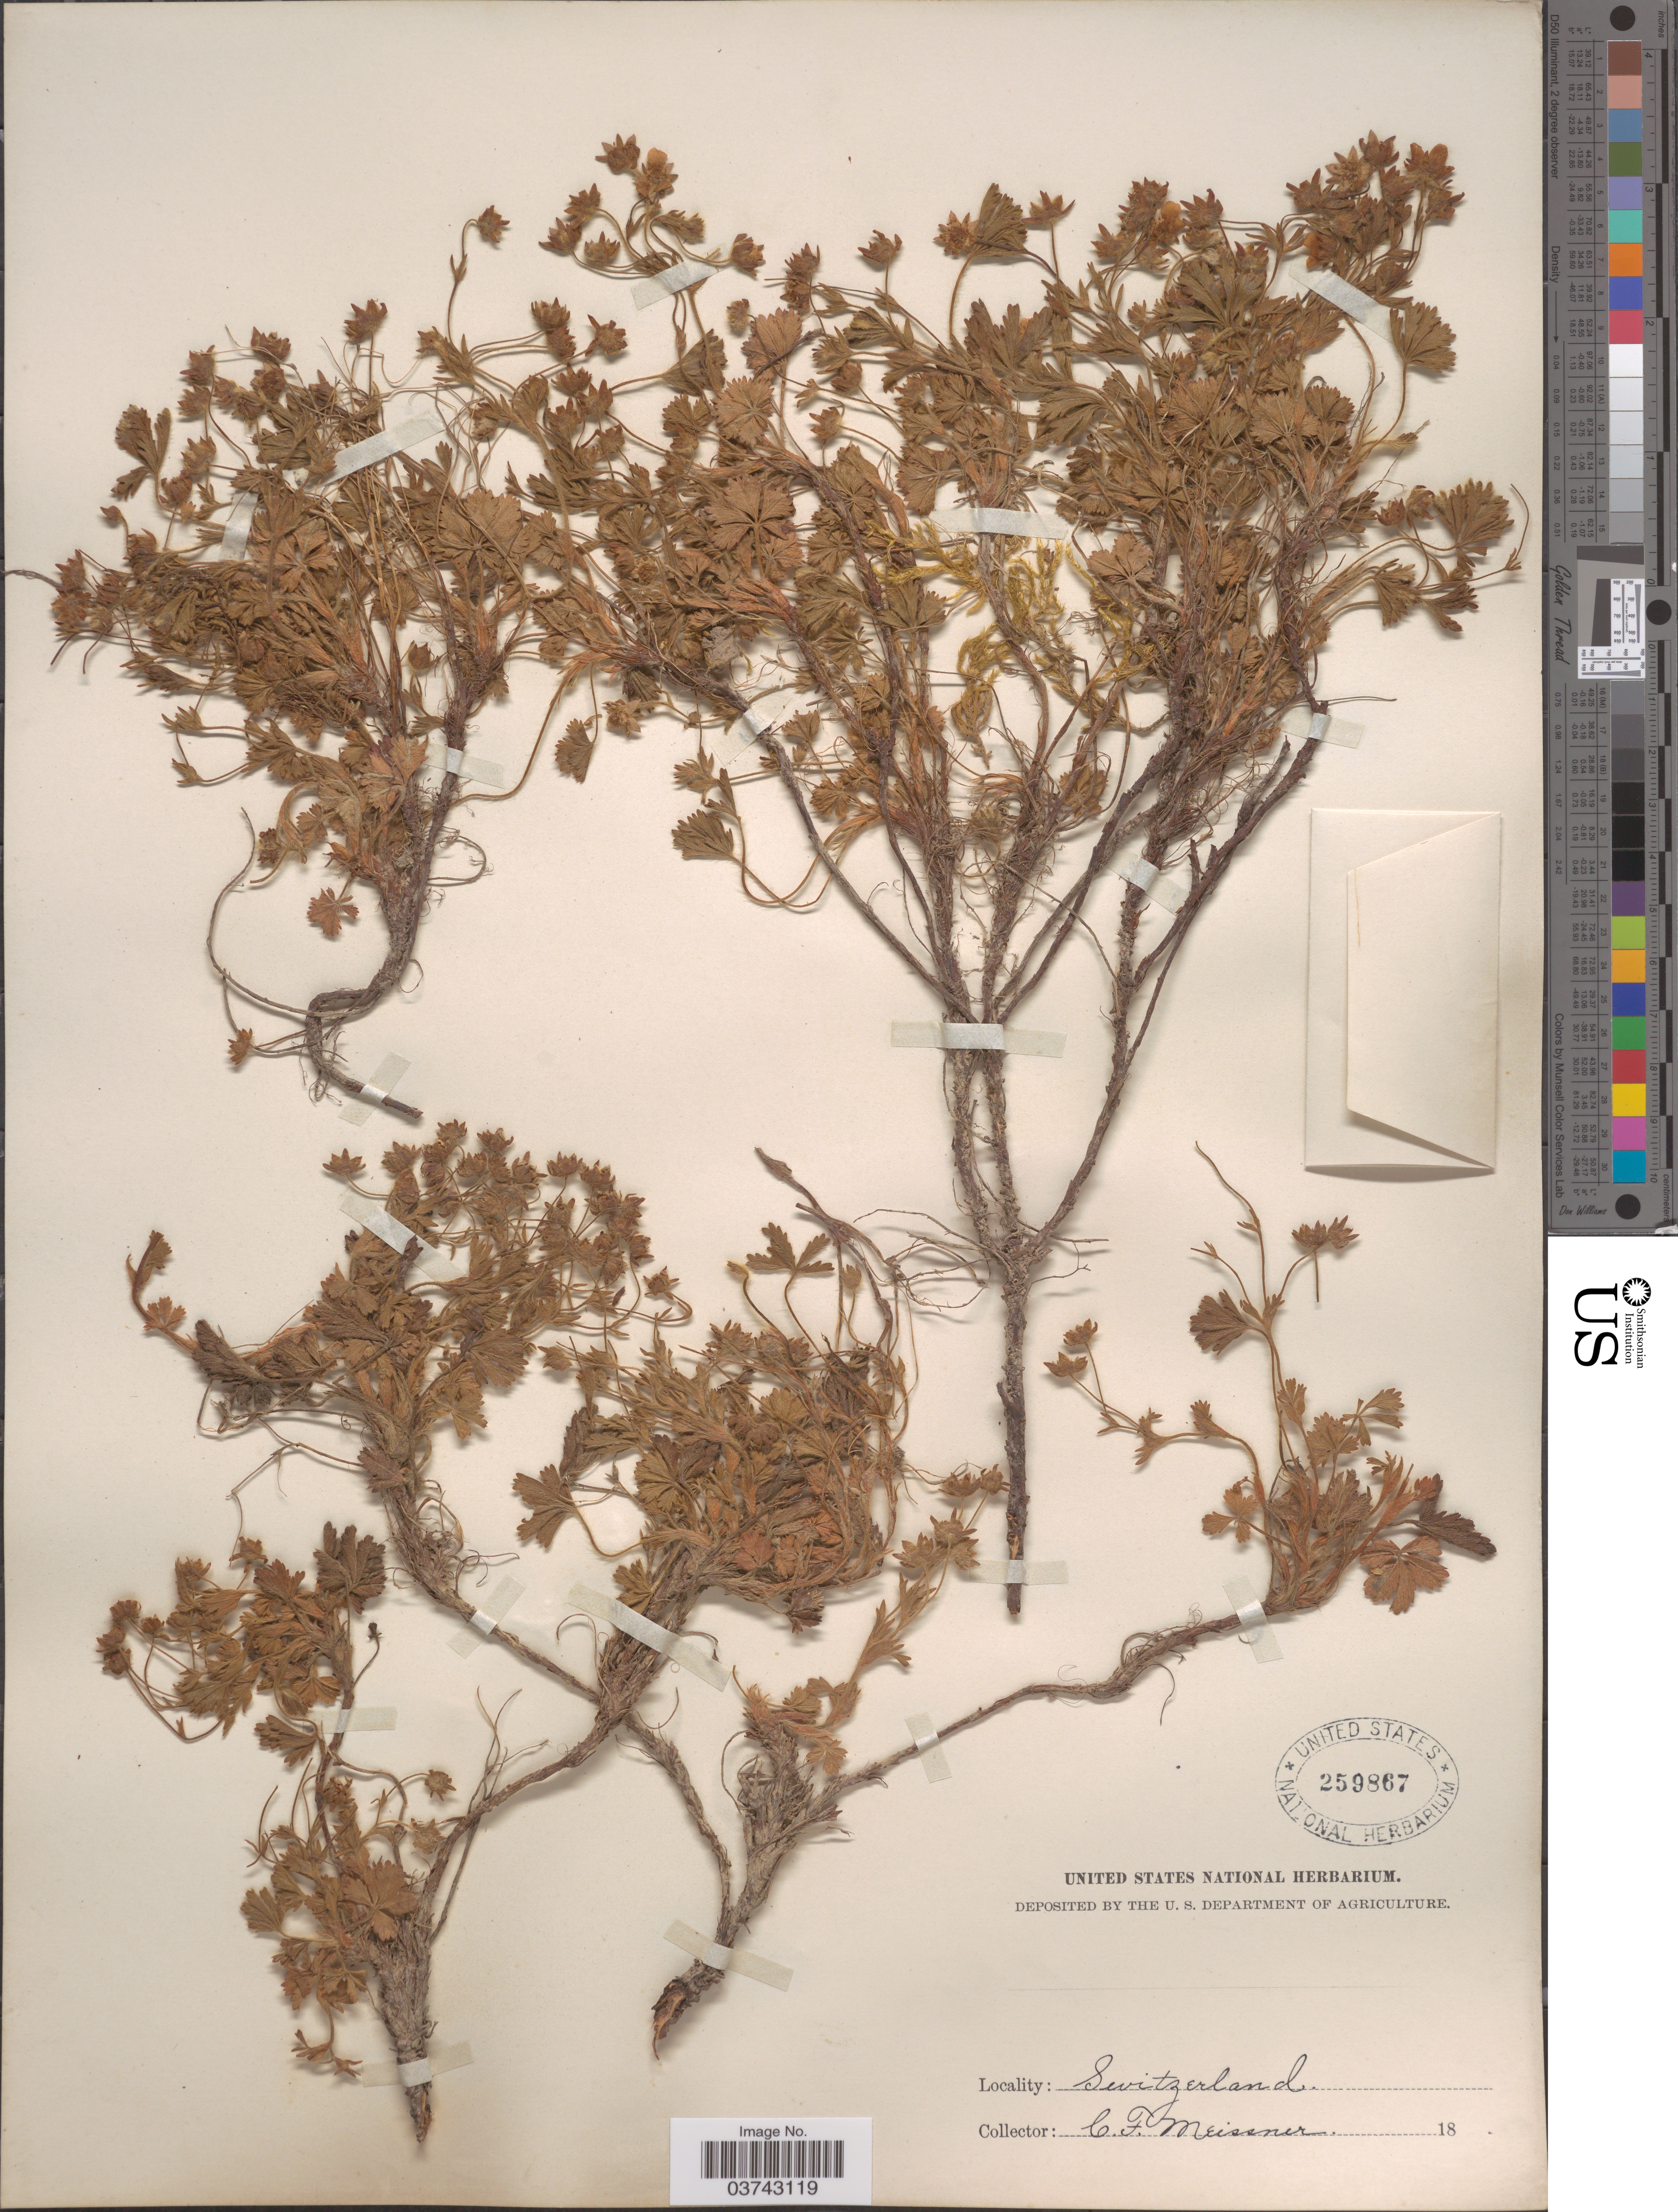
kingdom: Plantae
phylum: Tracheophyta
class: Magnoliopsida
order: Rosales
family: Rosaceae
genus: Potentilla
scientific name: Potentilla sp.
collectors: C. F. W. Meissner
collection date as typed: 18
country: Switzerland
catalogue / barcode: US 259867